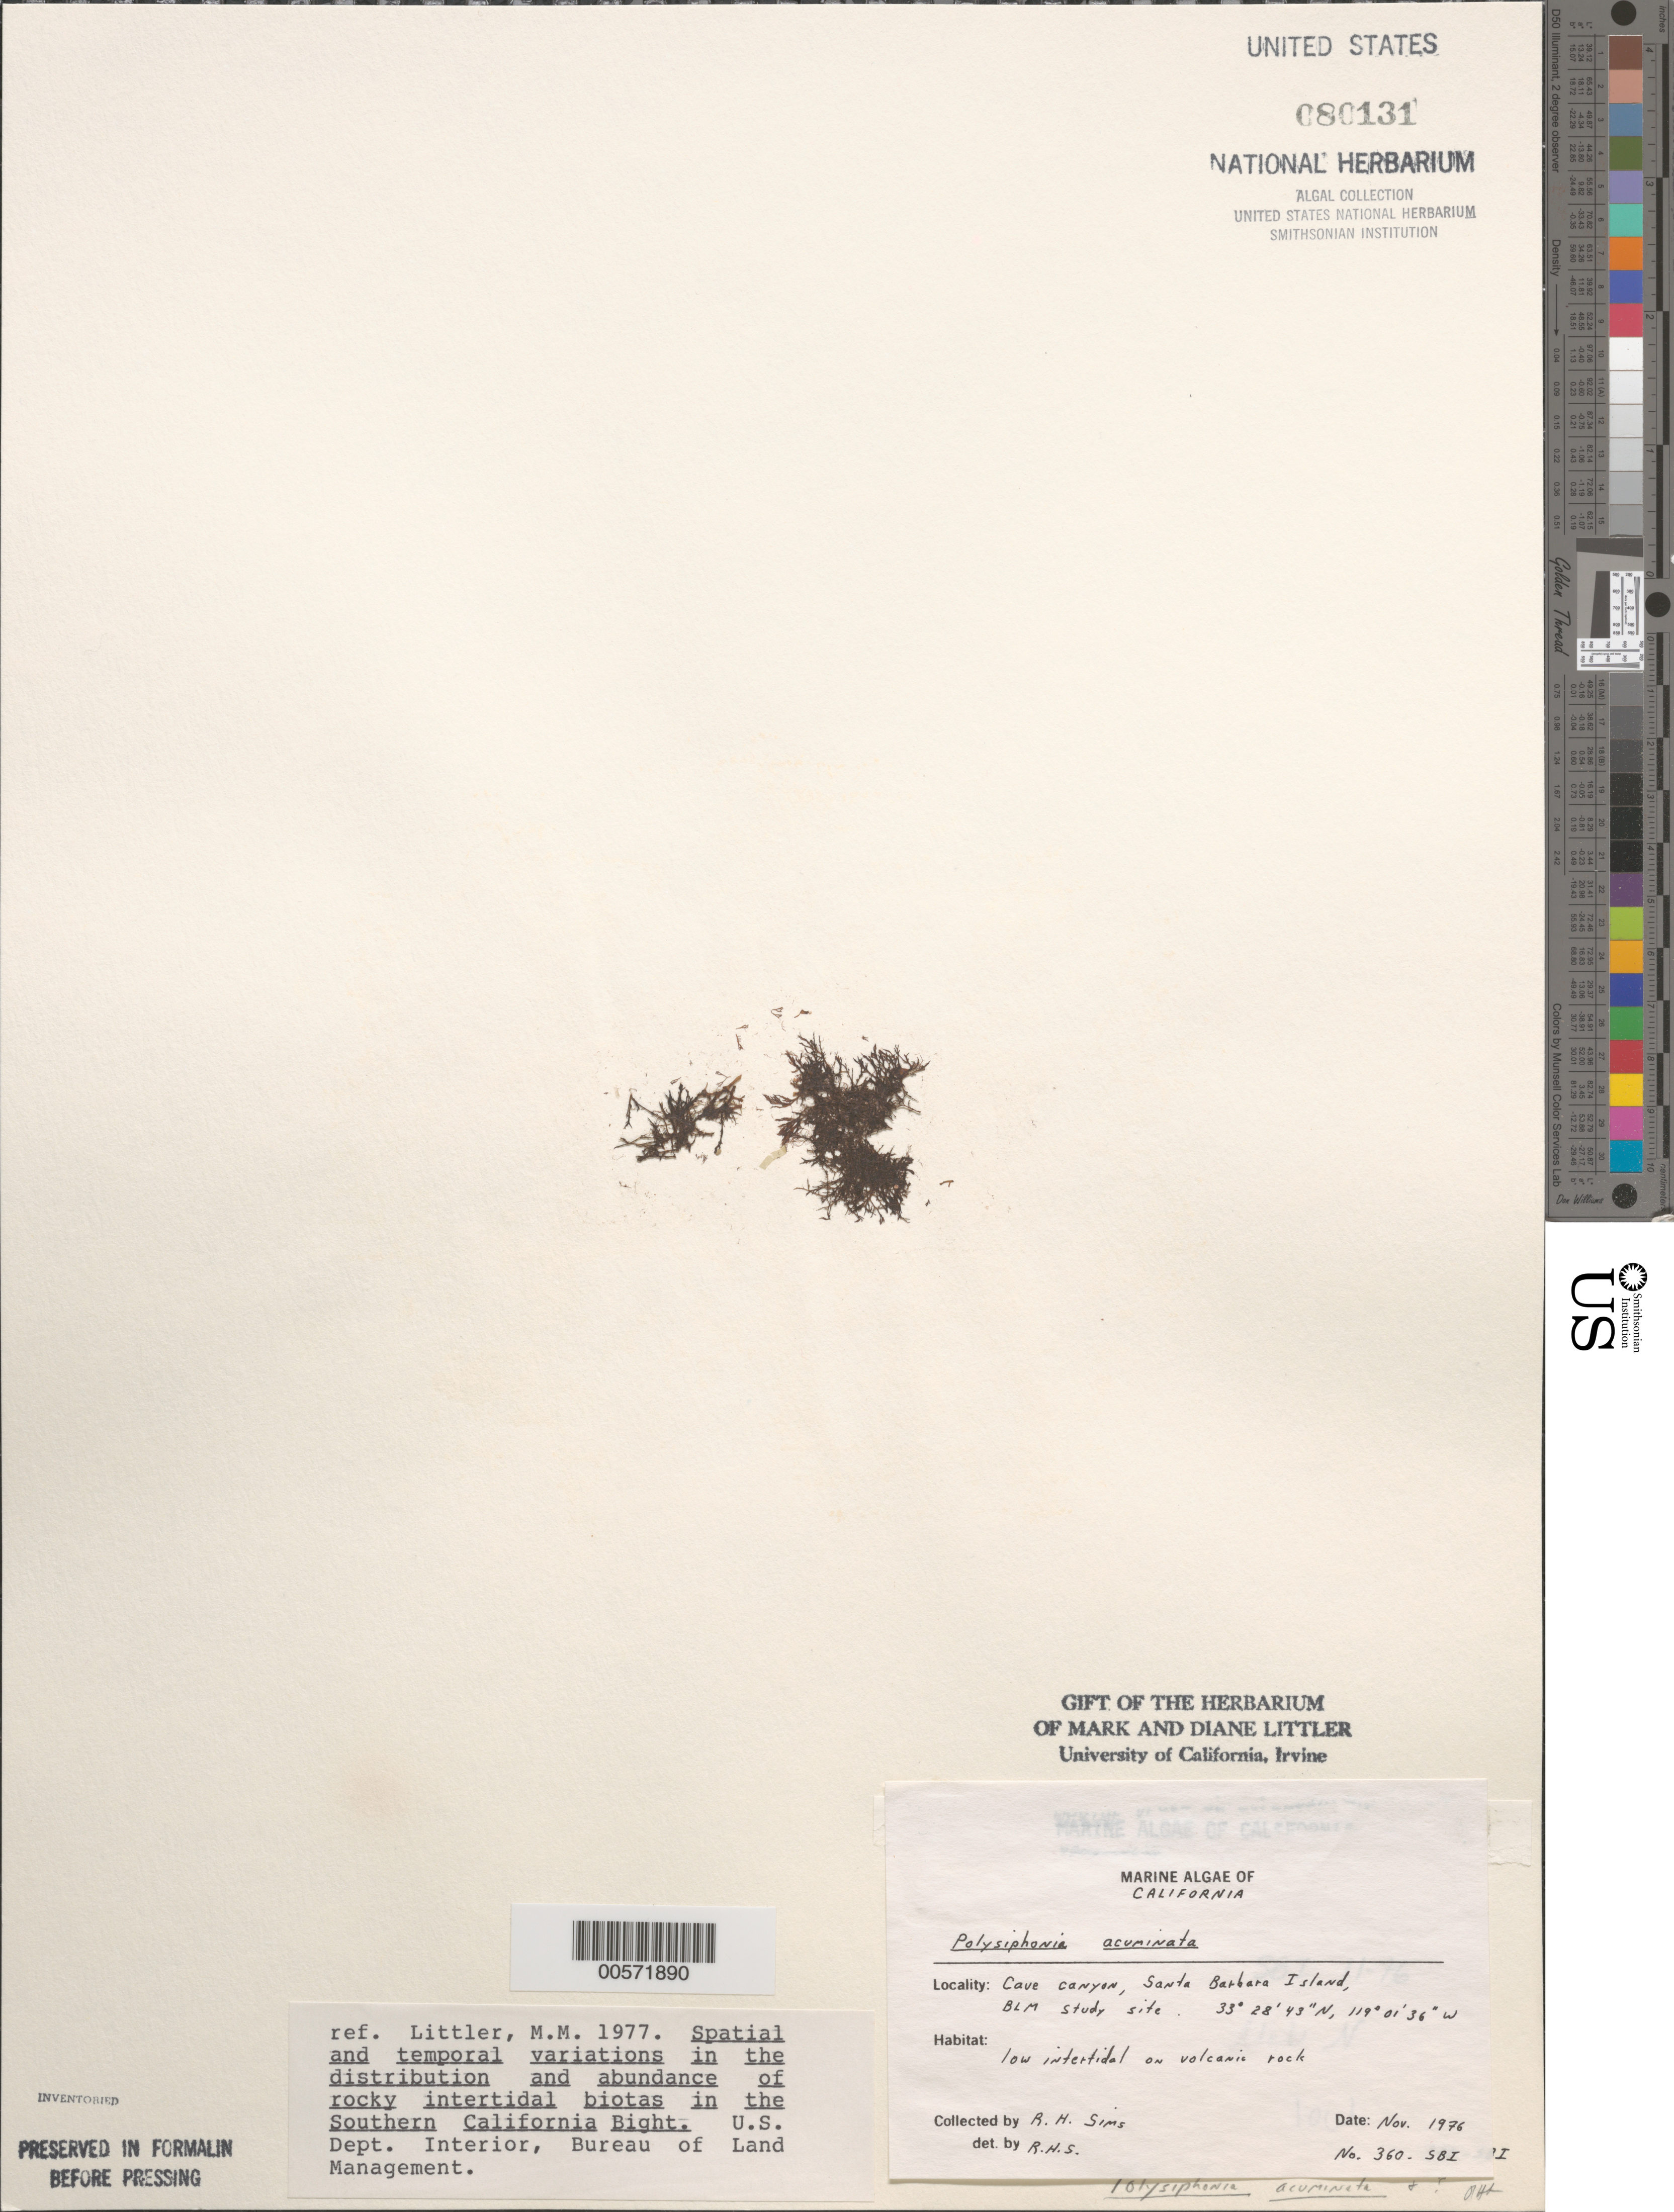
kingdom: Plantae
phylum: Rhodophyta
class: Florideophyceae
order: Ceramiales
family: Rhodomelaceae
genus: Polysiphonia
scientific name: Polysiphonia acuminata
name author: N.L. Gardner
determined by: Sims, Robert H.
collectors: R. H. Sims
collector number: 360-sbi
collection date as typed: Nov 1976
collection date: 1976-11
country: United States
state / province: California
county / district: Santa Barbara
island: Santa Barbara Island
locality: Cave Canyon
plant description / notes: BLM-SOCALBIGHT Rocky Intertidal Survey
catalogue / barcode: US 80131